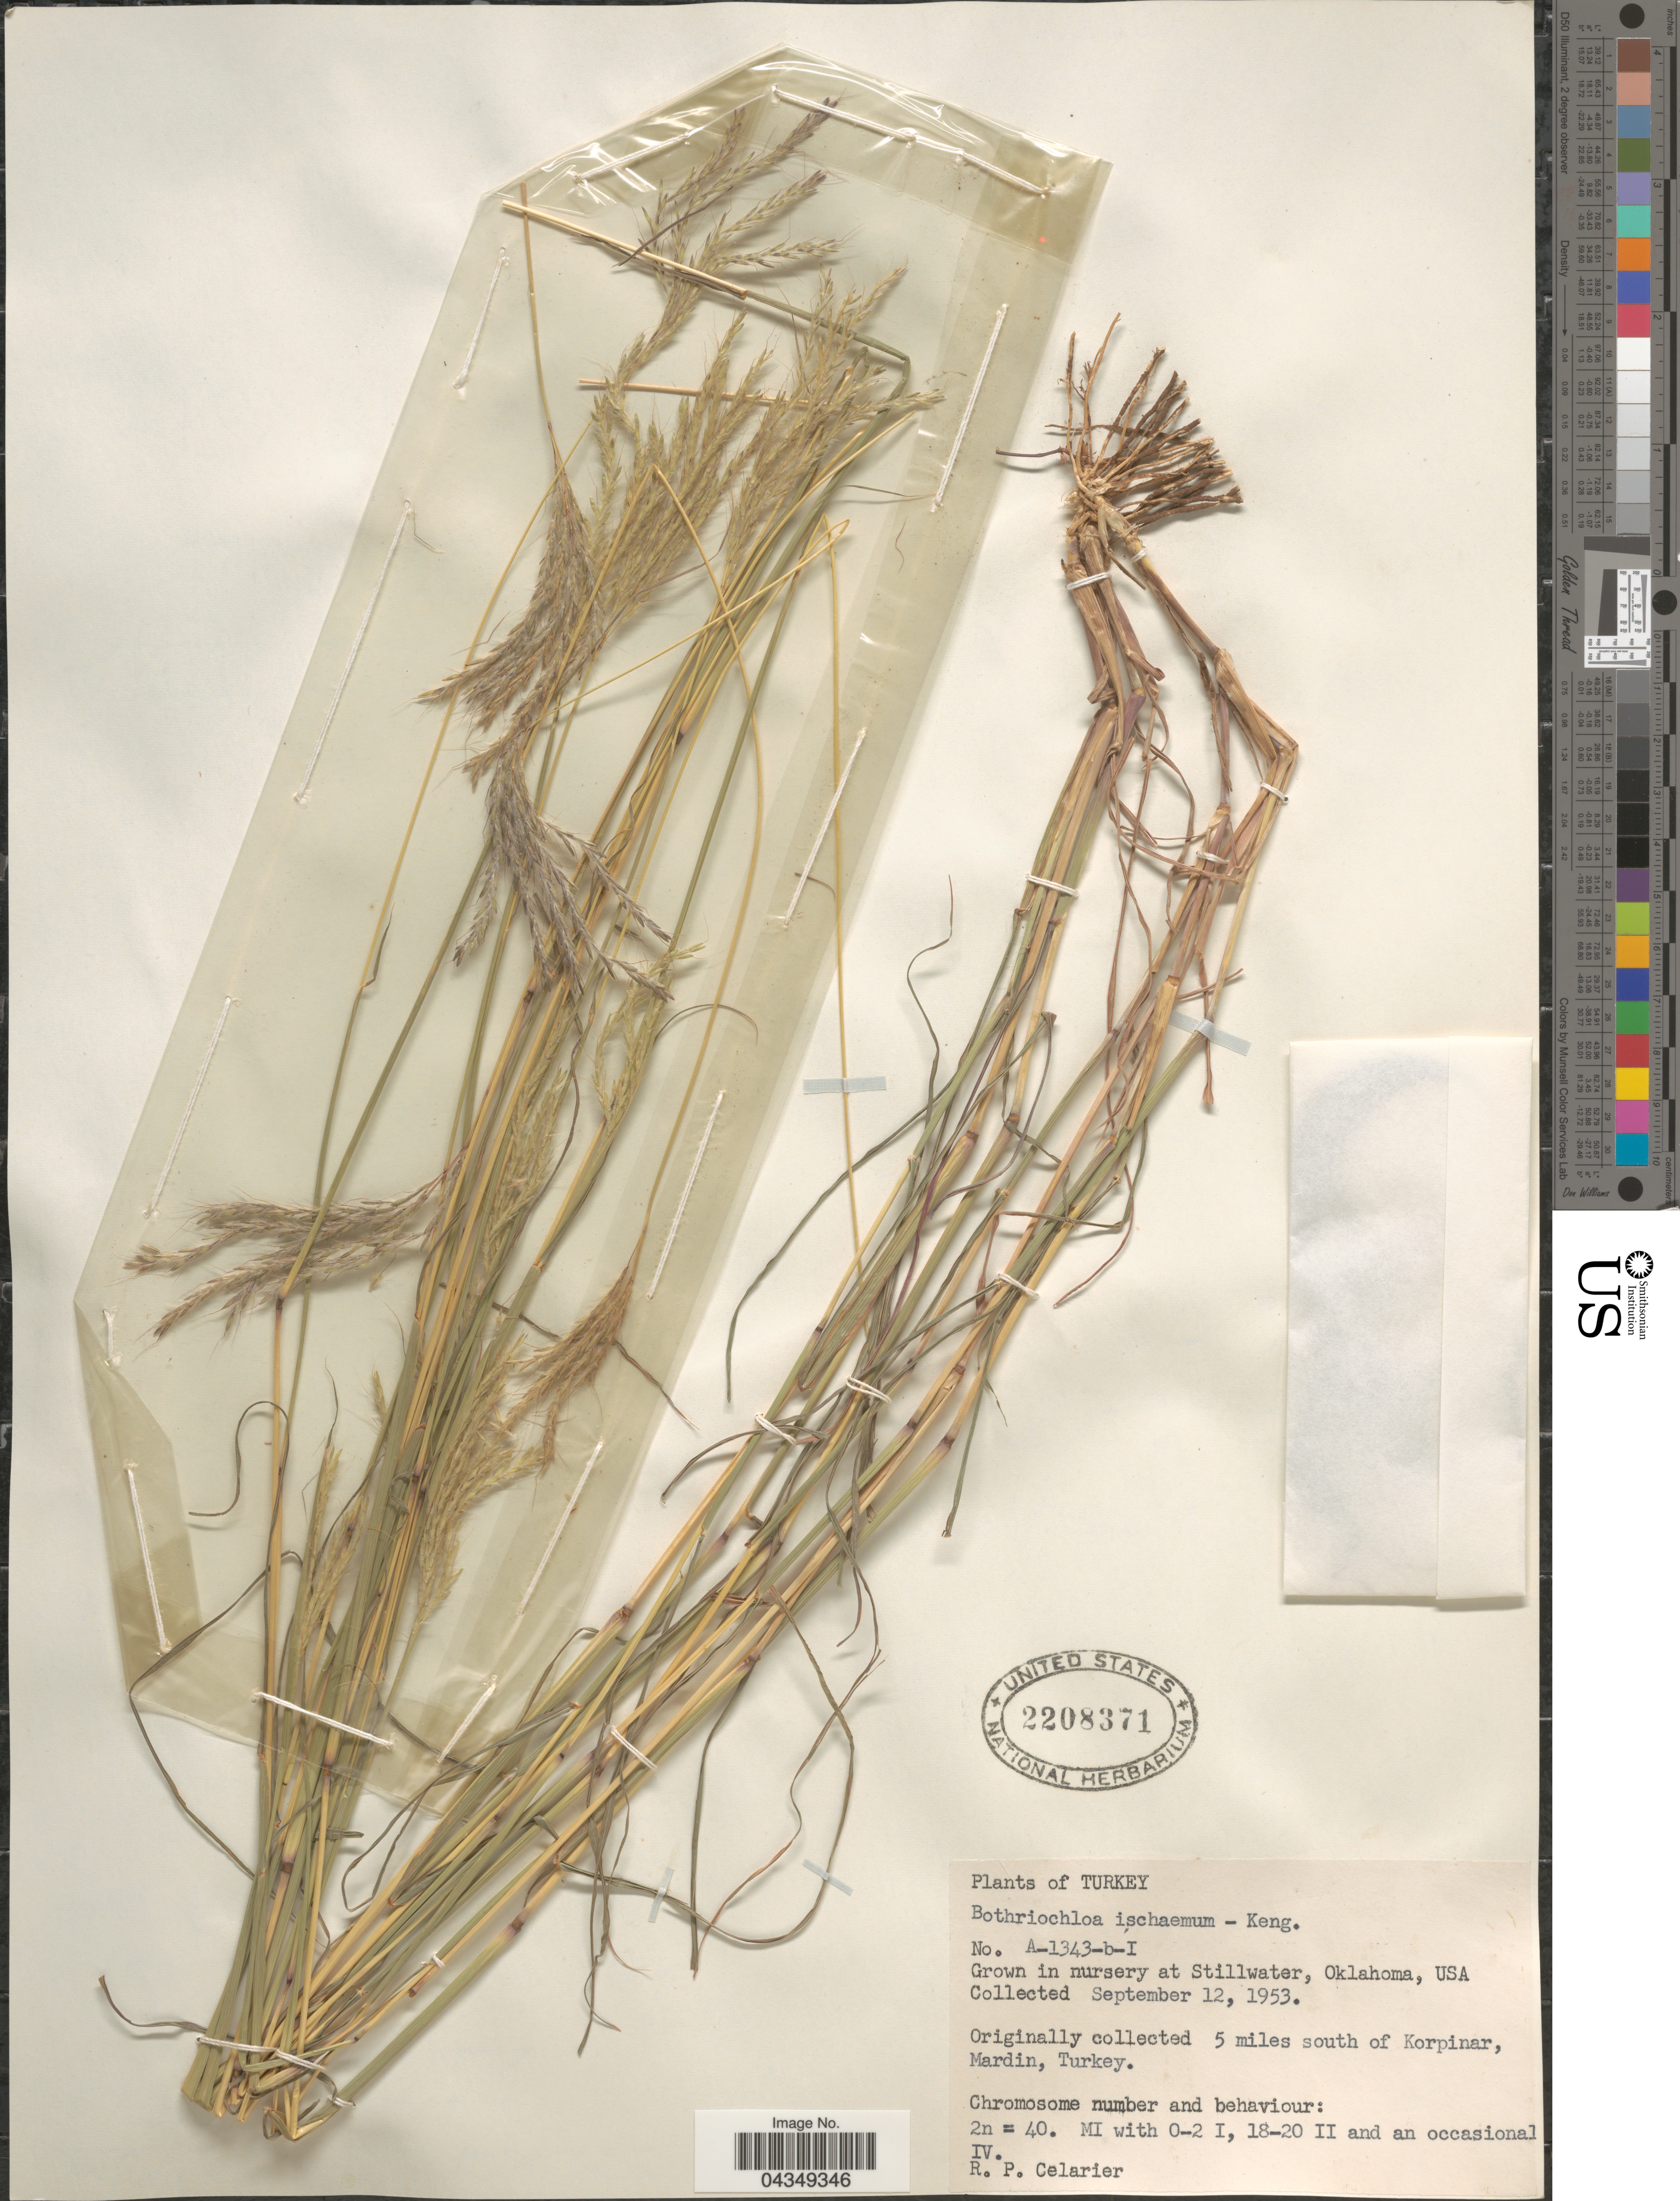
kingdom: Plantae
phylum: Tracheophyta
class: Liliopsida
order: Poales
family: Poaceae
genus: Bothriochloa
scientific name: Bothriochloa ischaemum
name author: (L.) Keng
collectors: R. Celarier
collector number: A-1343-b-I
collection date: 1953-09-12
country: United States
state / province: Oklahoma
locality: Grown in nursery at Stillwater.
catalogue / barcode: US 2208371